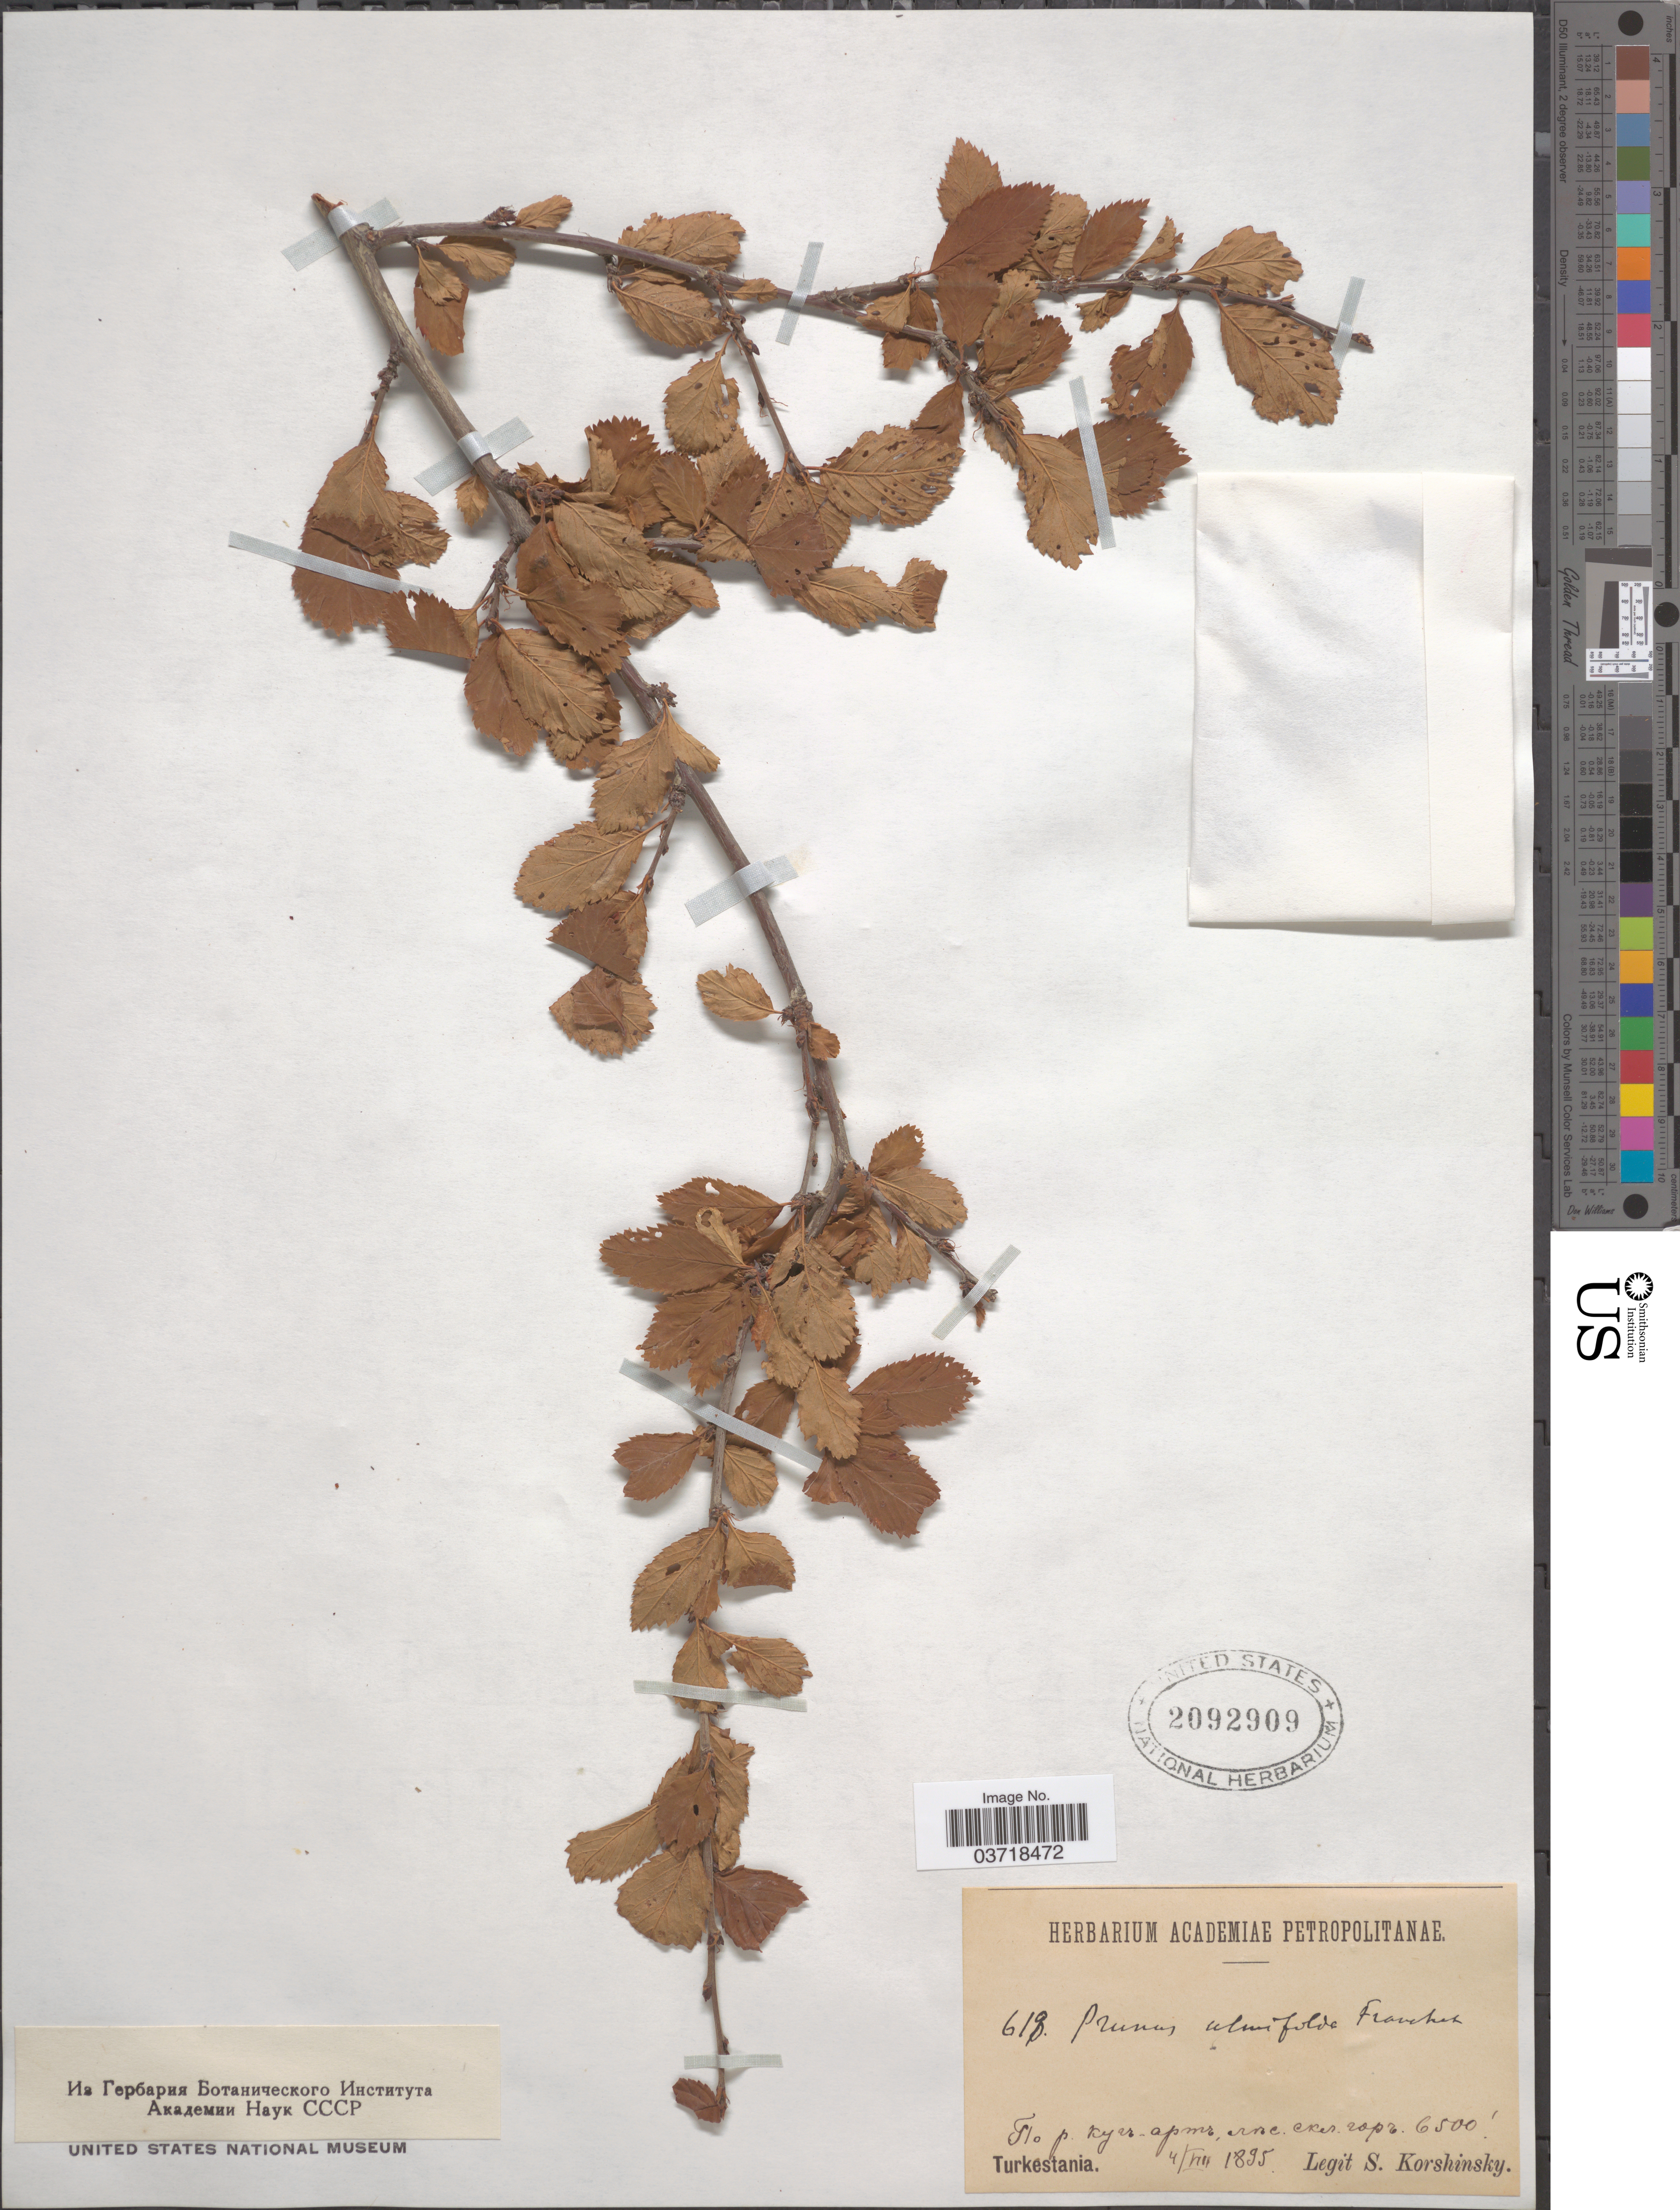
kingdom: Plantae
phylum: Tracheophyta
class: Magnoliopsida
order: Rosales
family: Rosaceae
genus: Prunus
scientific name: Prunus ulmifolia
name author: Franch.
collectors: S. I. Korshinsky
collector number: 618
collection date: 1895-08-04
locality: Turkestania.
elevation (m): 1981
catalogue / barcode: US 2092909